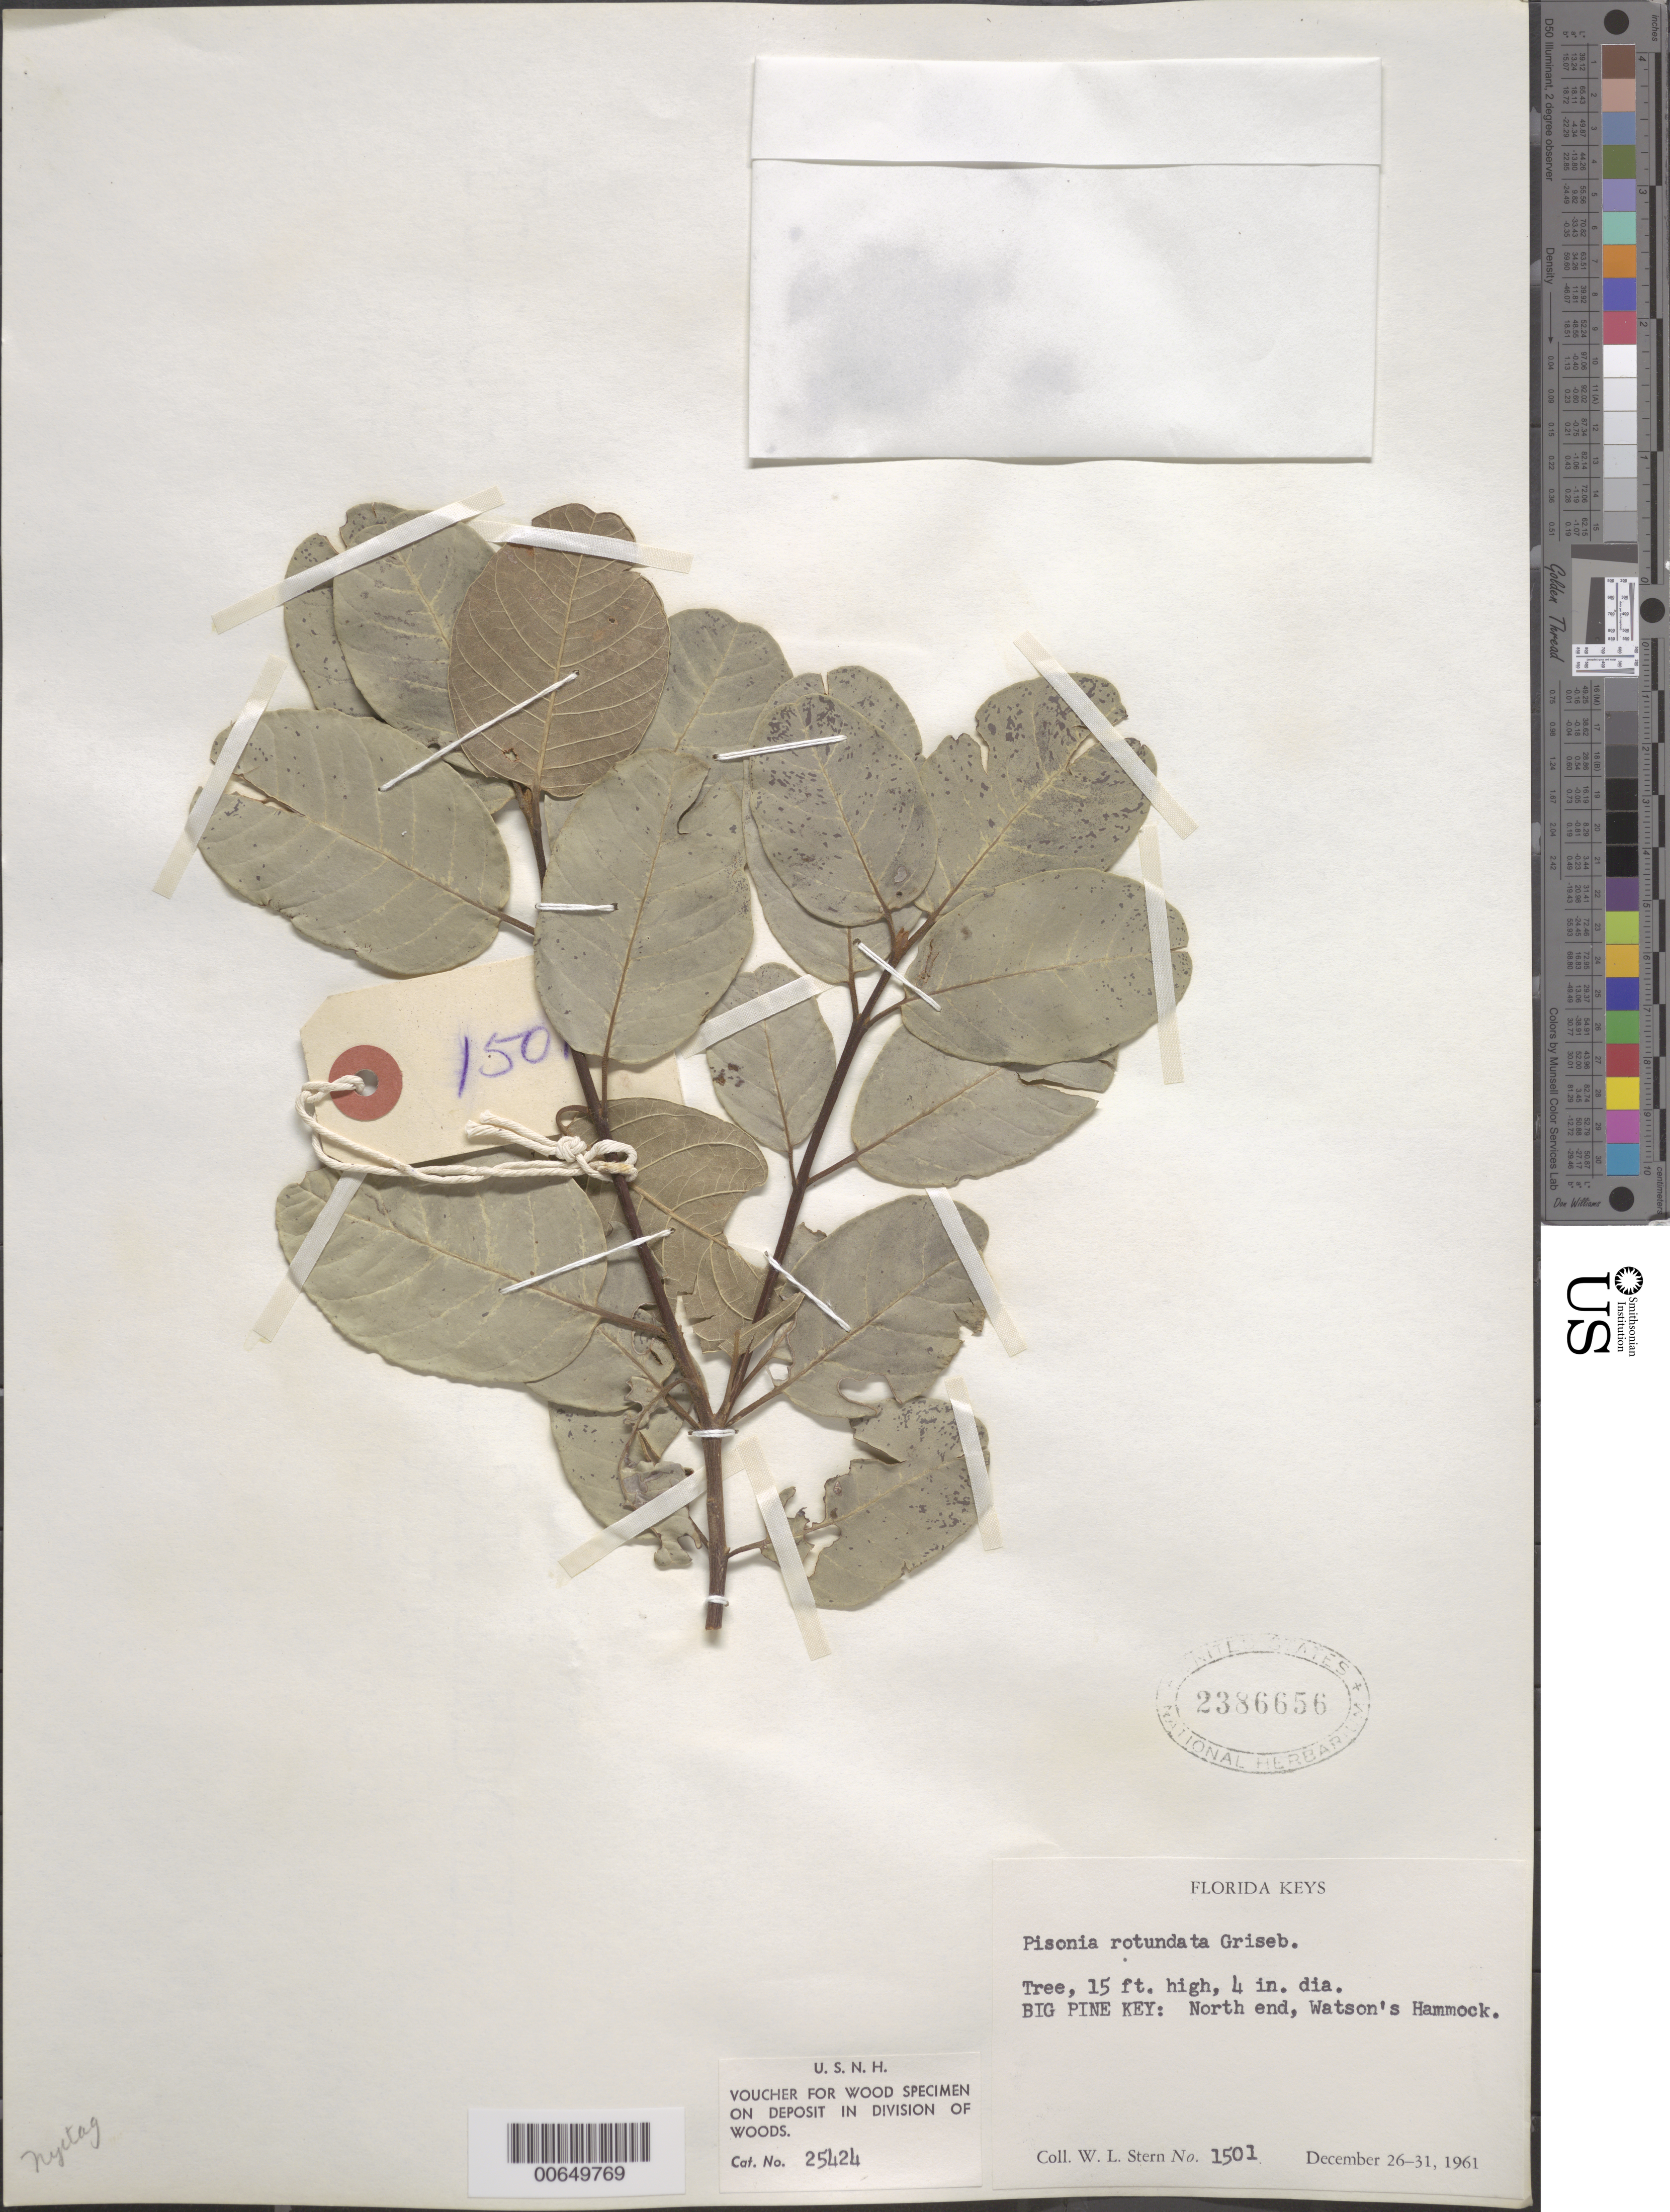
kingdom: Plantae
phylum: Tracheophyta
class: Magnoliopsida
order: Caryophyllales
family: Nyctaginaceae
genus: Pisonia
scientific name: Pisonia rotundata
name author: Griseb.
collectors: W. L. Stern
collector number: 1501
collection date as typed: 26 Dec 1961 to 31 Dec 1961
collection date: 1961-12-26/1961-12-31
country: United States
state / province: Florida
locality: Big Pine Key; north end, Watson's Hammock.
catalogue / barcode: US 2386656